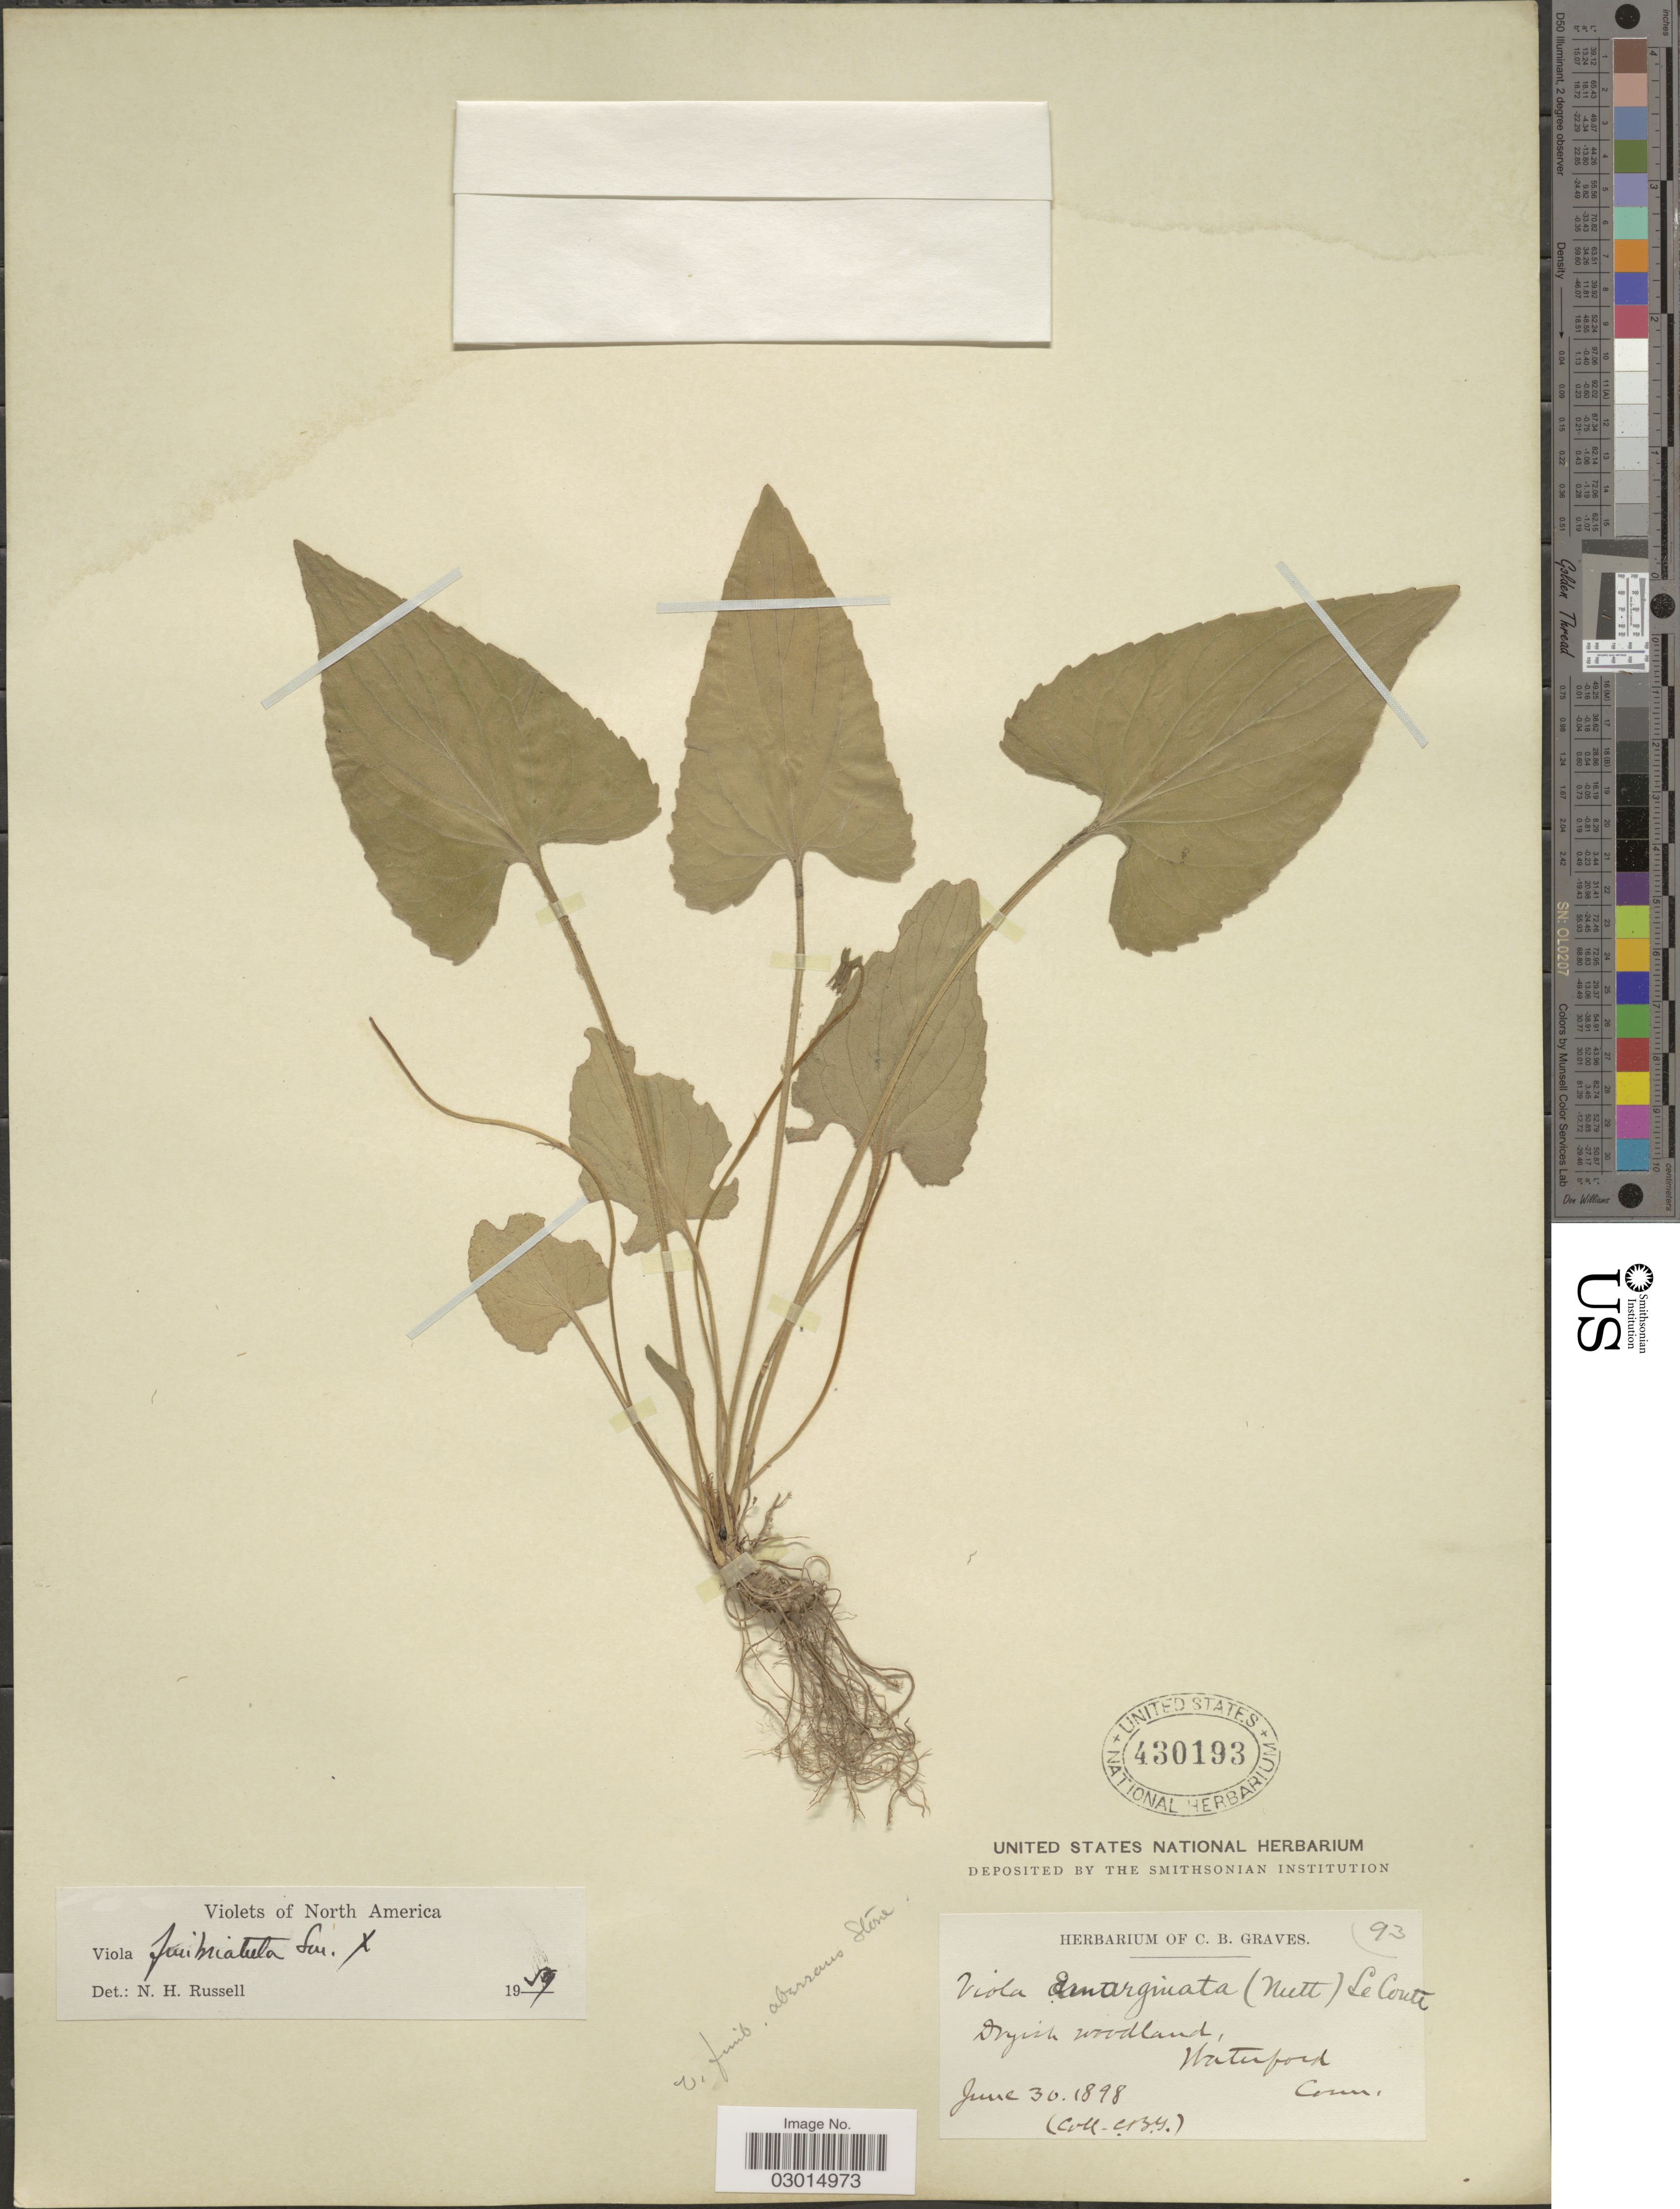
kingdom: Plantae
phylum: Tracheophyta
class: Magnoliopsida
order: Malpighiales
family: Violaceae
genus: Viola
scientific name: Viola fimbriatula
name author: Small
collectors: C. Graves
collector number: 93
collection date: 1898-06-30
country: United States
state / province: Connecticut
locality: Dryish woodland, Waterford, Conn.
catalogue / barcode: US 430193